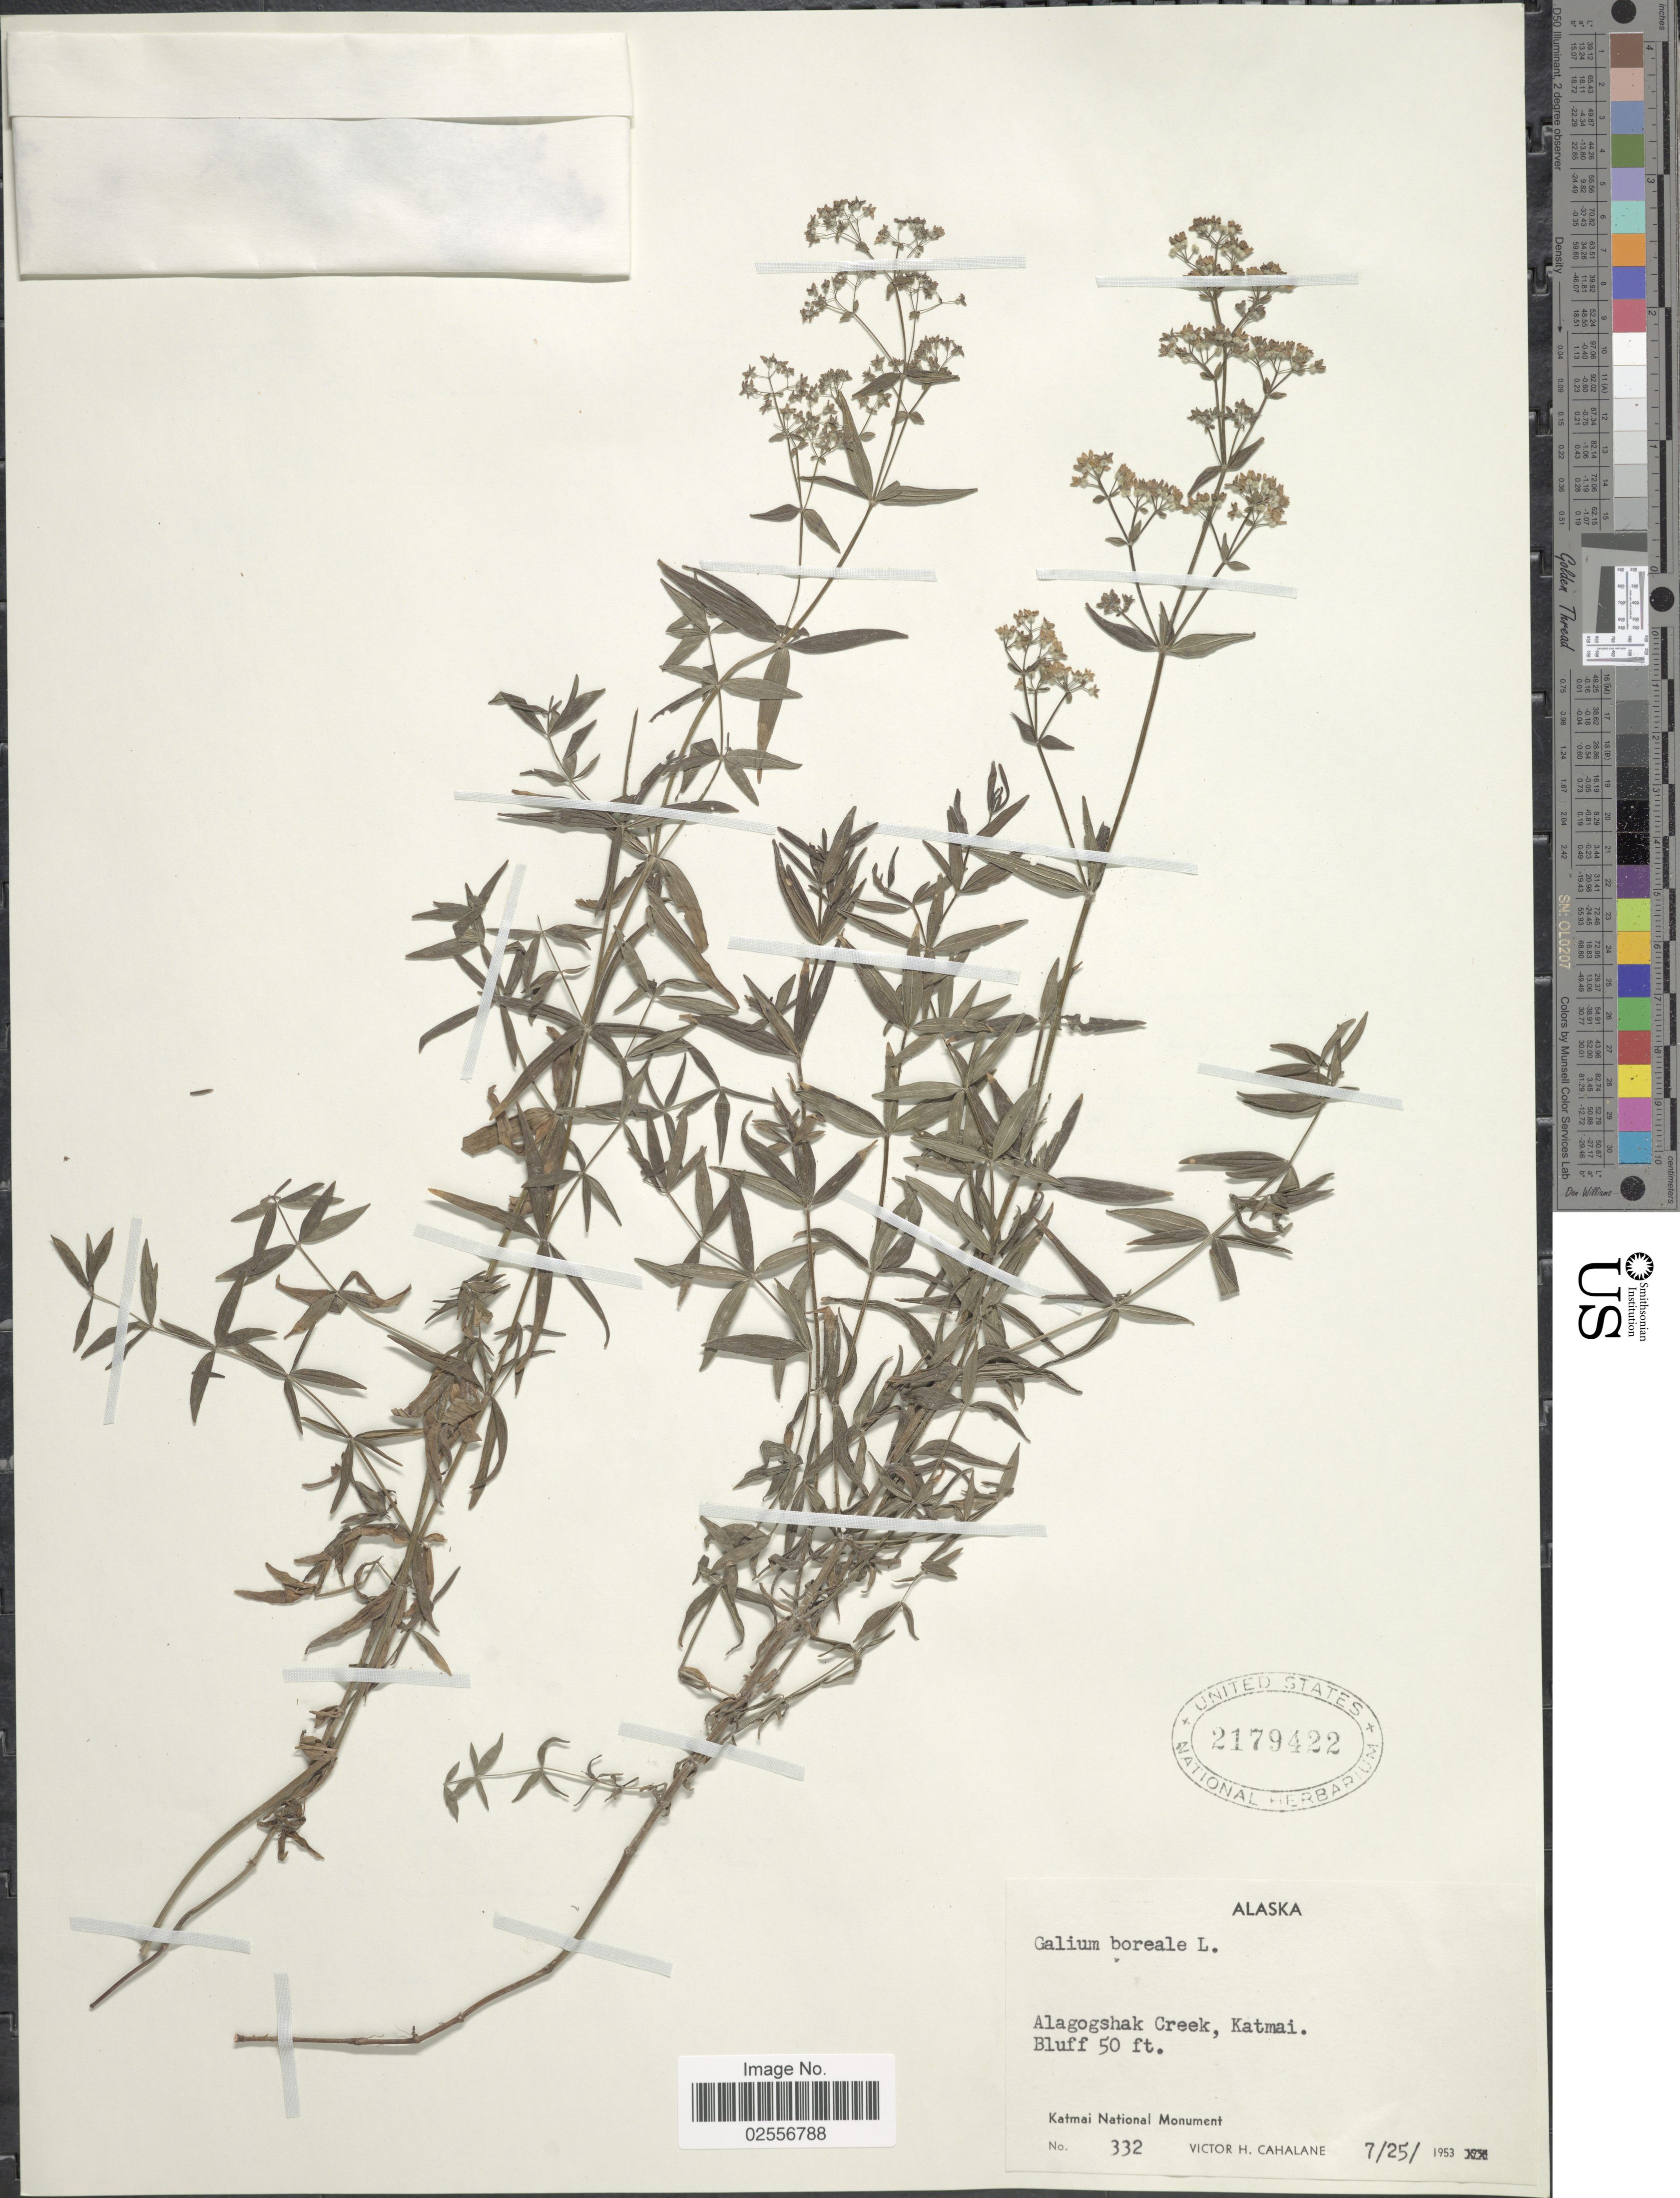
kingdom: Plantae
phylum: Tracheophyta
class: Magnoliopsida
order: Gentianales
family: Rubiaceae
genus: Galium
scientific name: Galium boreale L.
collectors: V. Cahalane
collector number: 332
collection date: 1953-07-25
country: United States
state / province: Alaska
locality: Alagogshak Creek, Katmai. Bluff. Katmai National Monument.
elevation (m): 15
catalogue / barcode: US 2179422